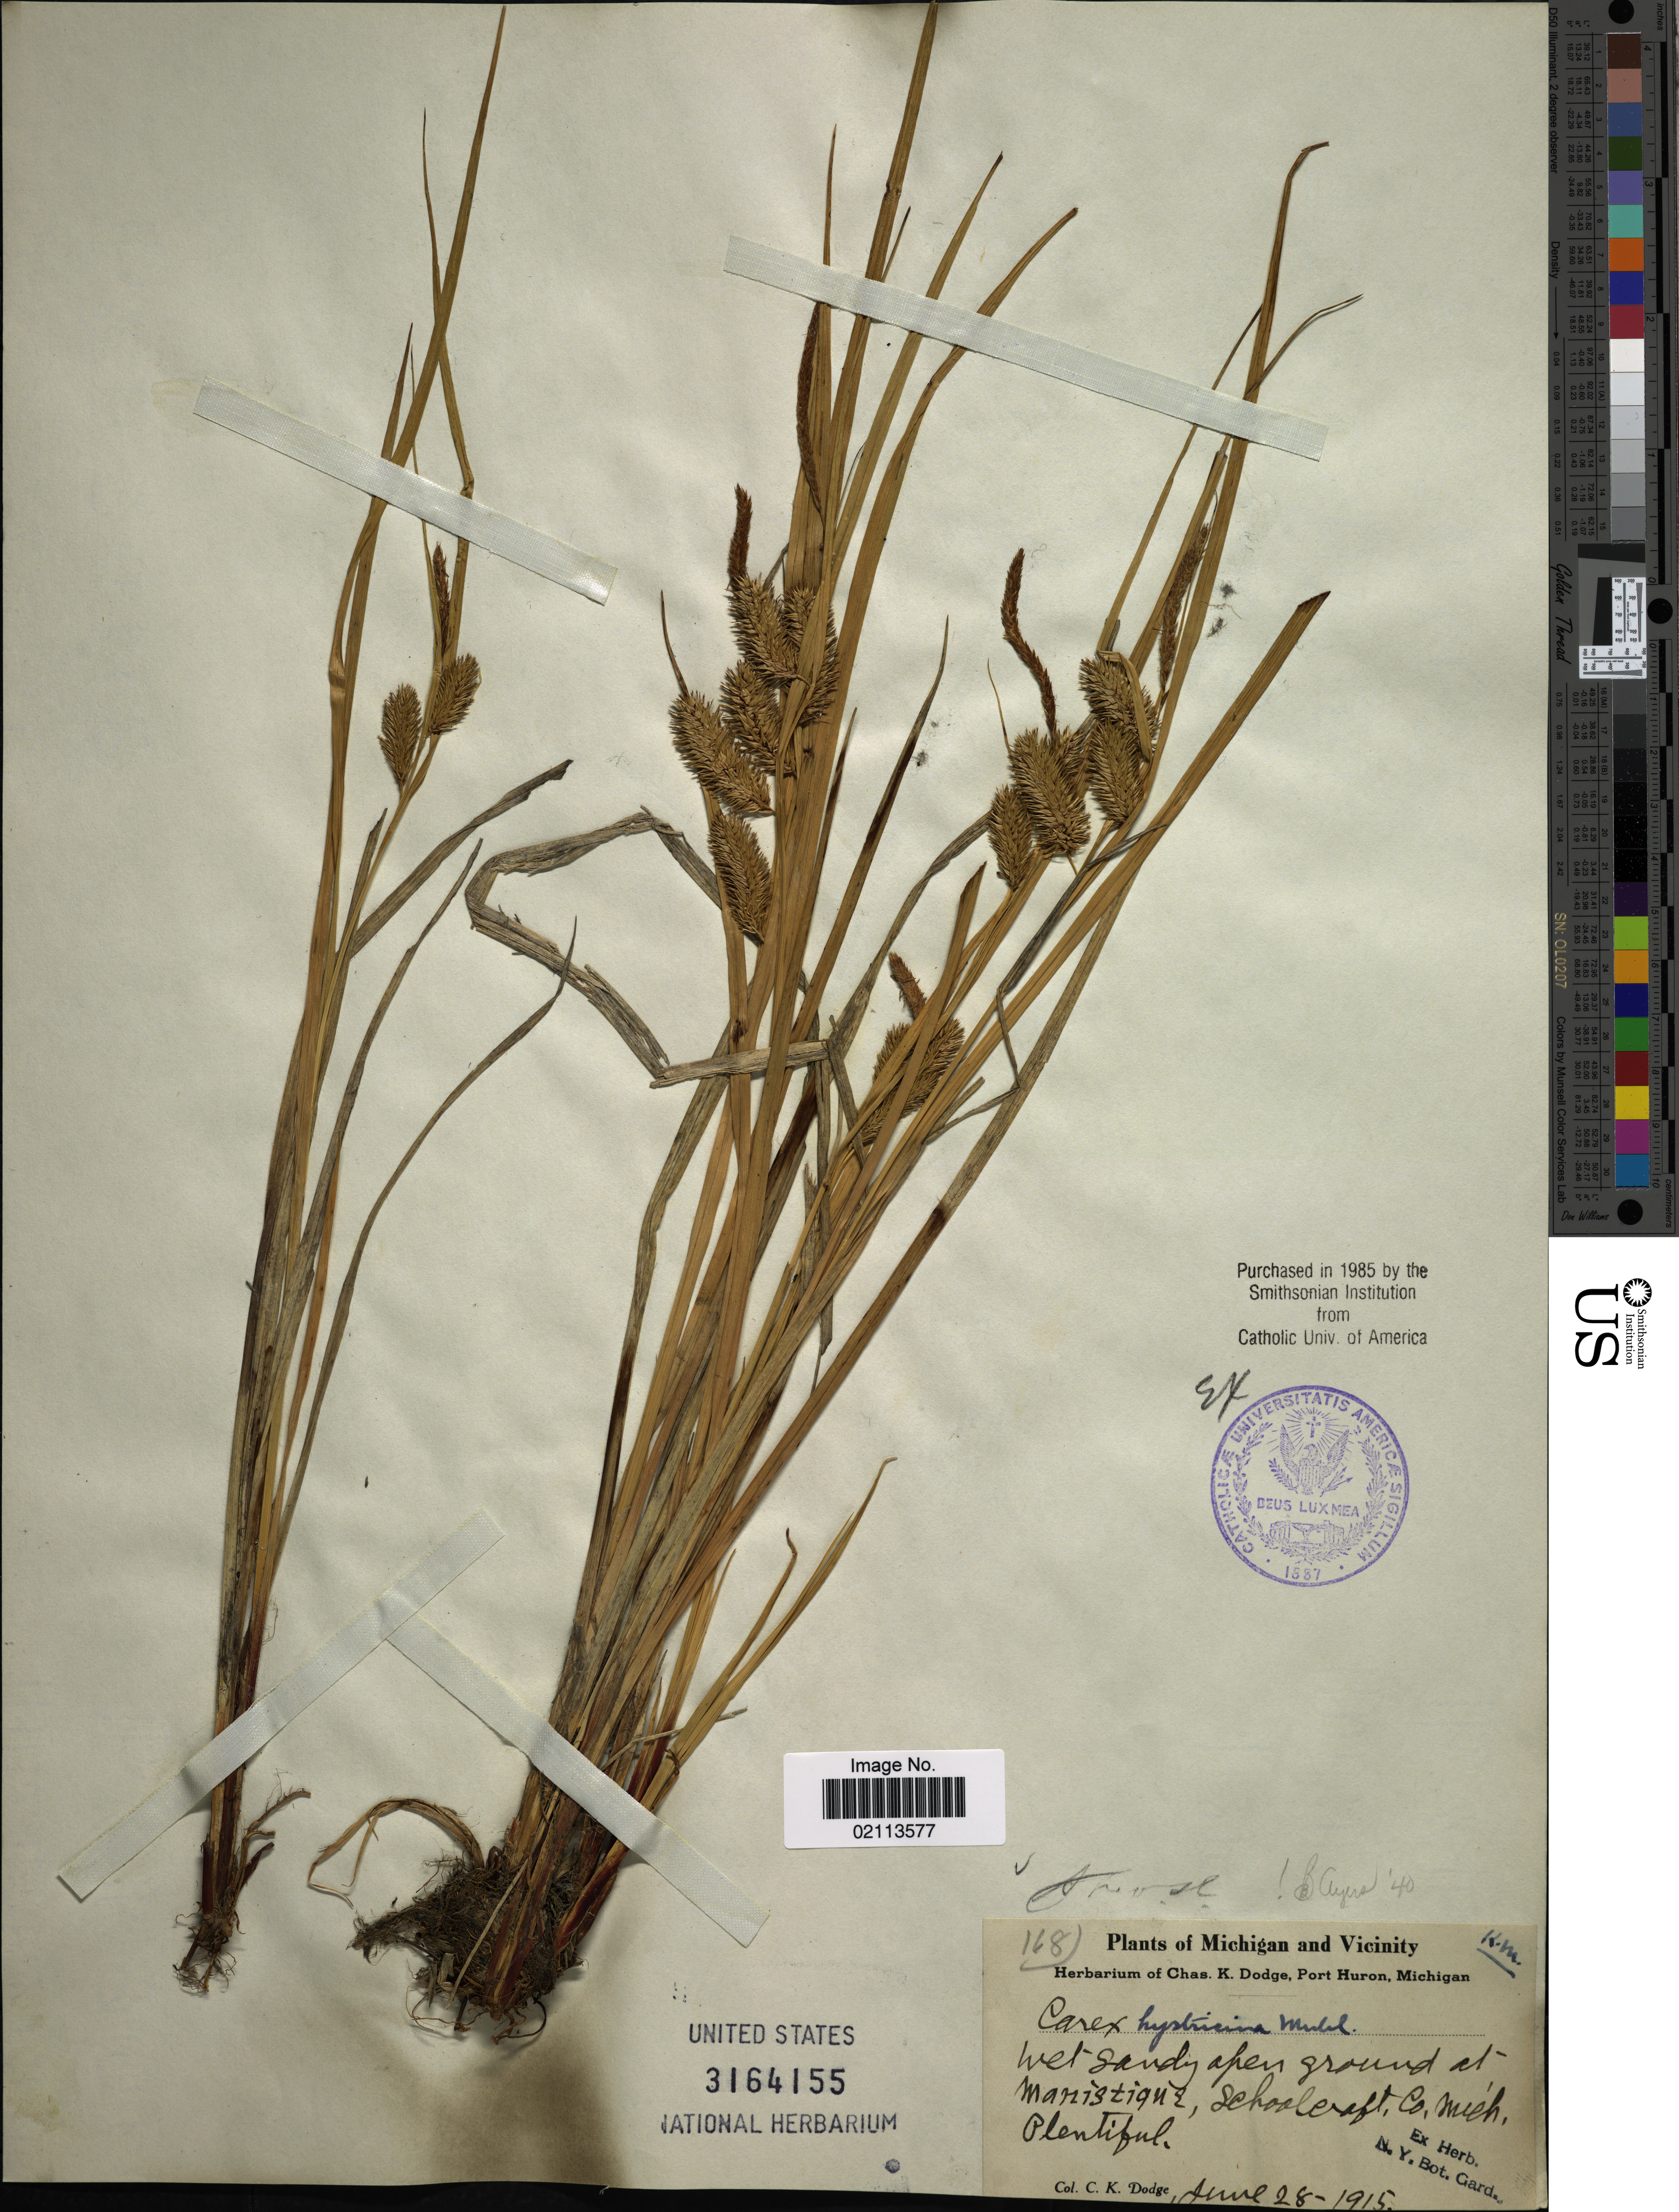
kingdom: Plantae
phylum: Tracheophyta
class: Liliopsida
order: Poales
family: Cyperaceae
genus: Carex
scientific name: Carex hystericina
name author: Muhl. ex Willd.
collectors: C. Dodge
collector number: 168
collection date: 1915-07-28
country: United States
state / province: Michigan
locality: Michigan and Vicinity, Wet sandy open ground at Manistique, Schoolcraft Co.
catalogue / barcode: US 3164155